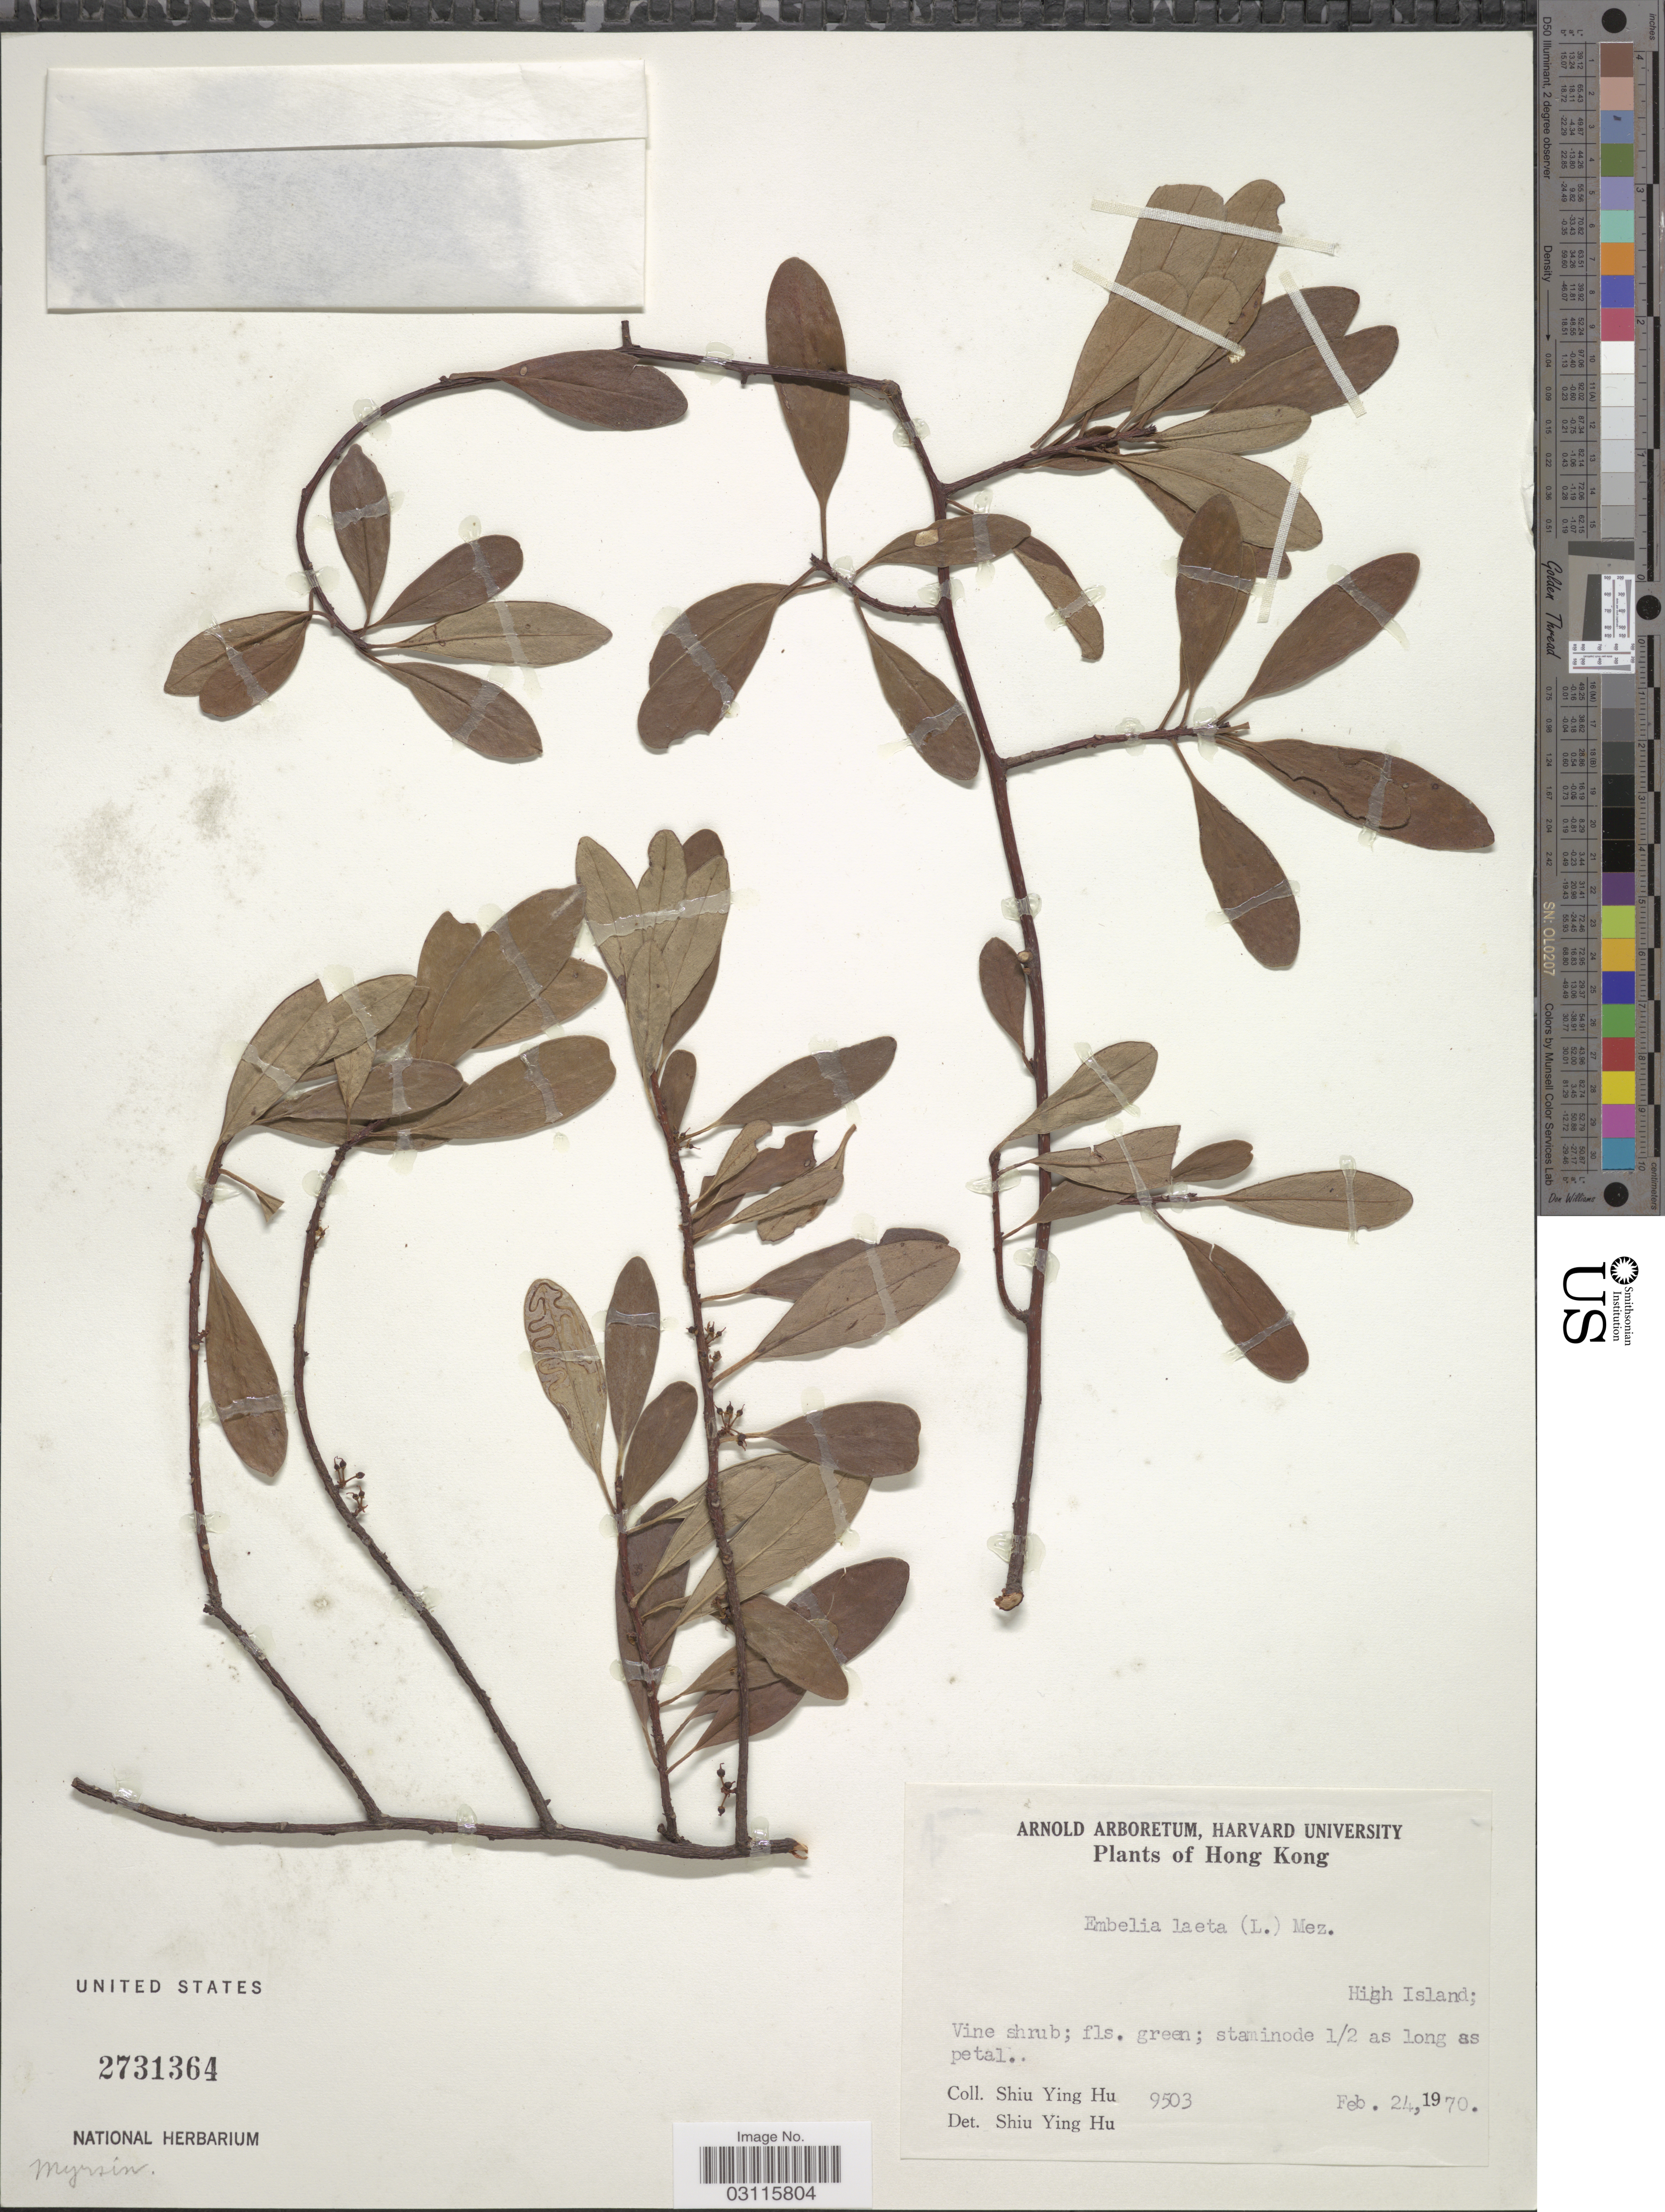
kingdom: Plantae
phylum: Tracheophyta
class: Magnoliopsida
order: Ericales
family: Primulaceae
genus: Embelia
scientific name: Embelia laeta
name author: (L.) Mez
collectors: S. Y. Hu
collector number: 9503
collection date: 1970-02-24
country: China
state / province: Hong Kong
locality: High Island.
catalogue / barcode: US 2731364